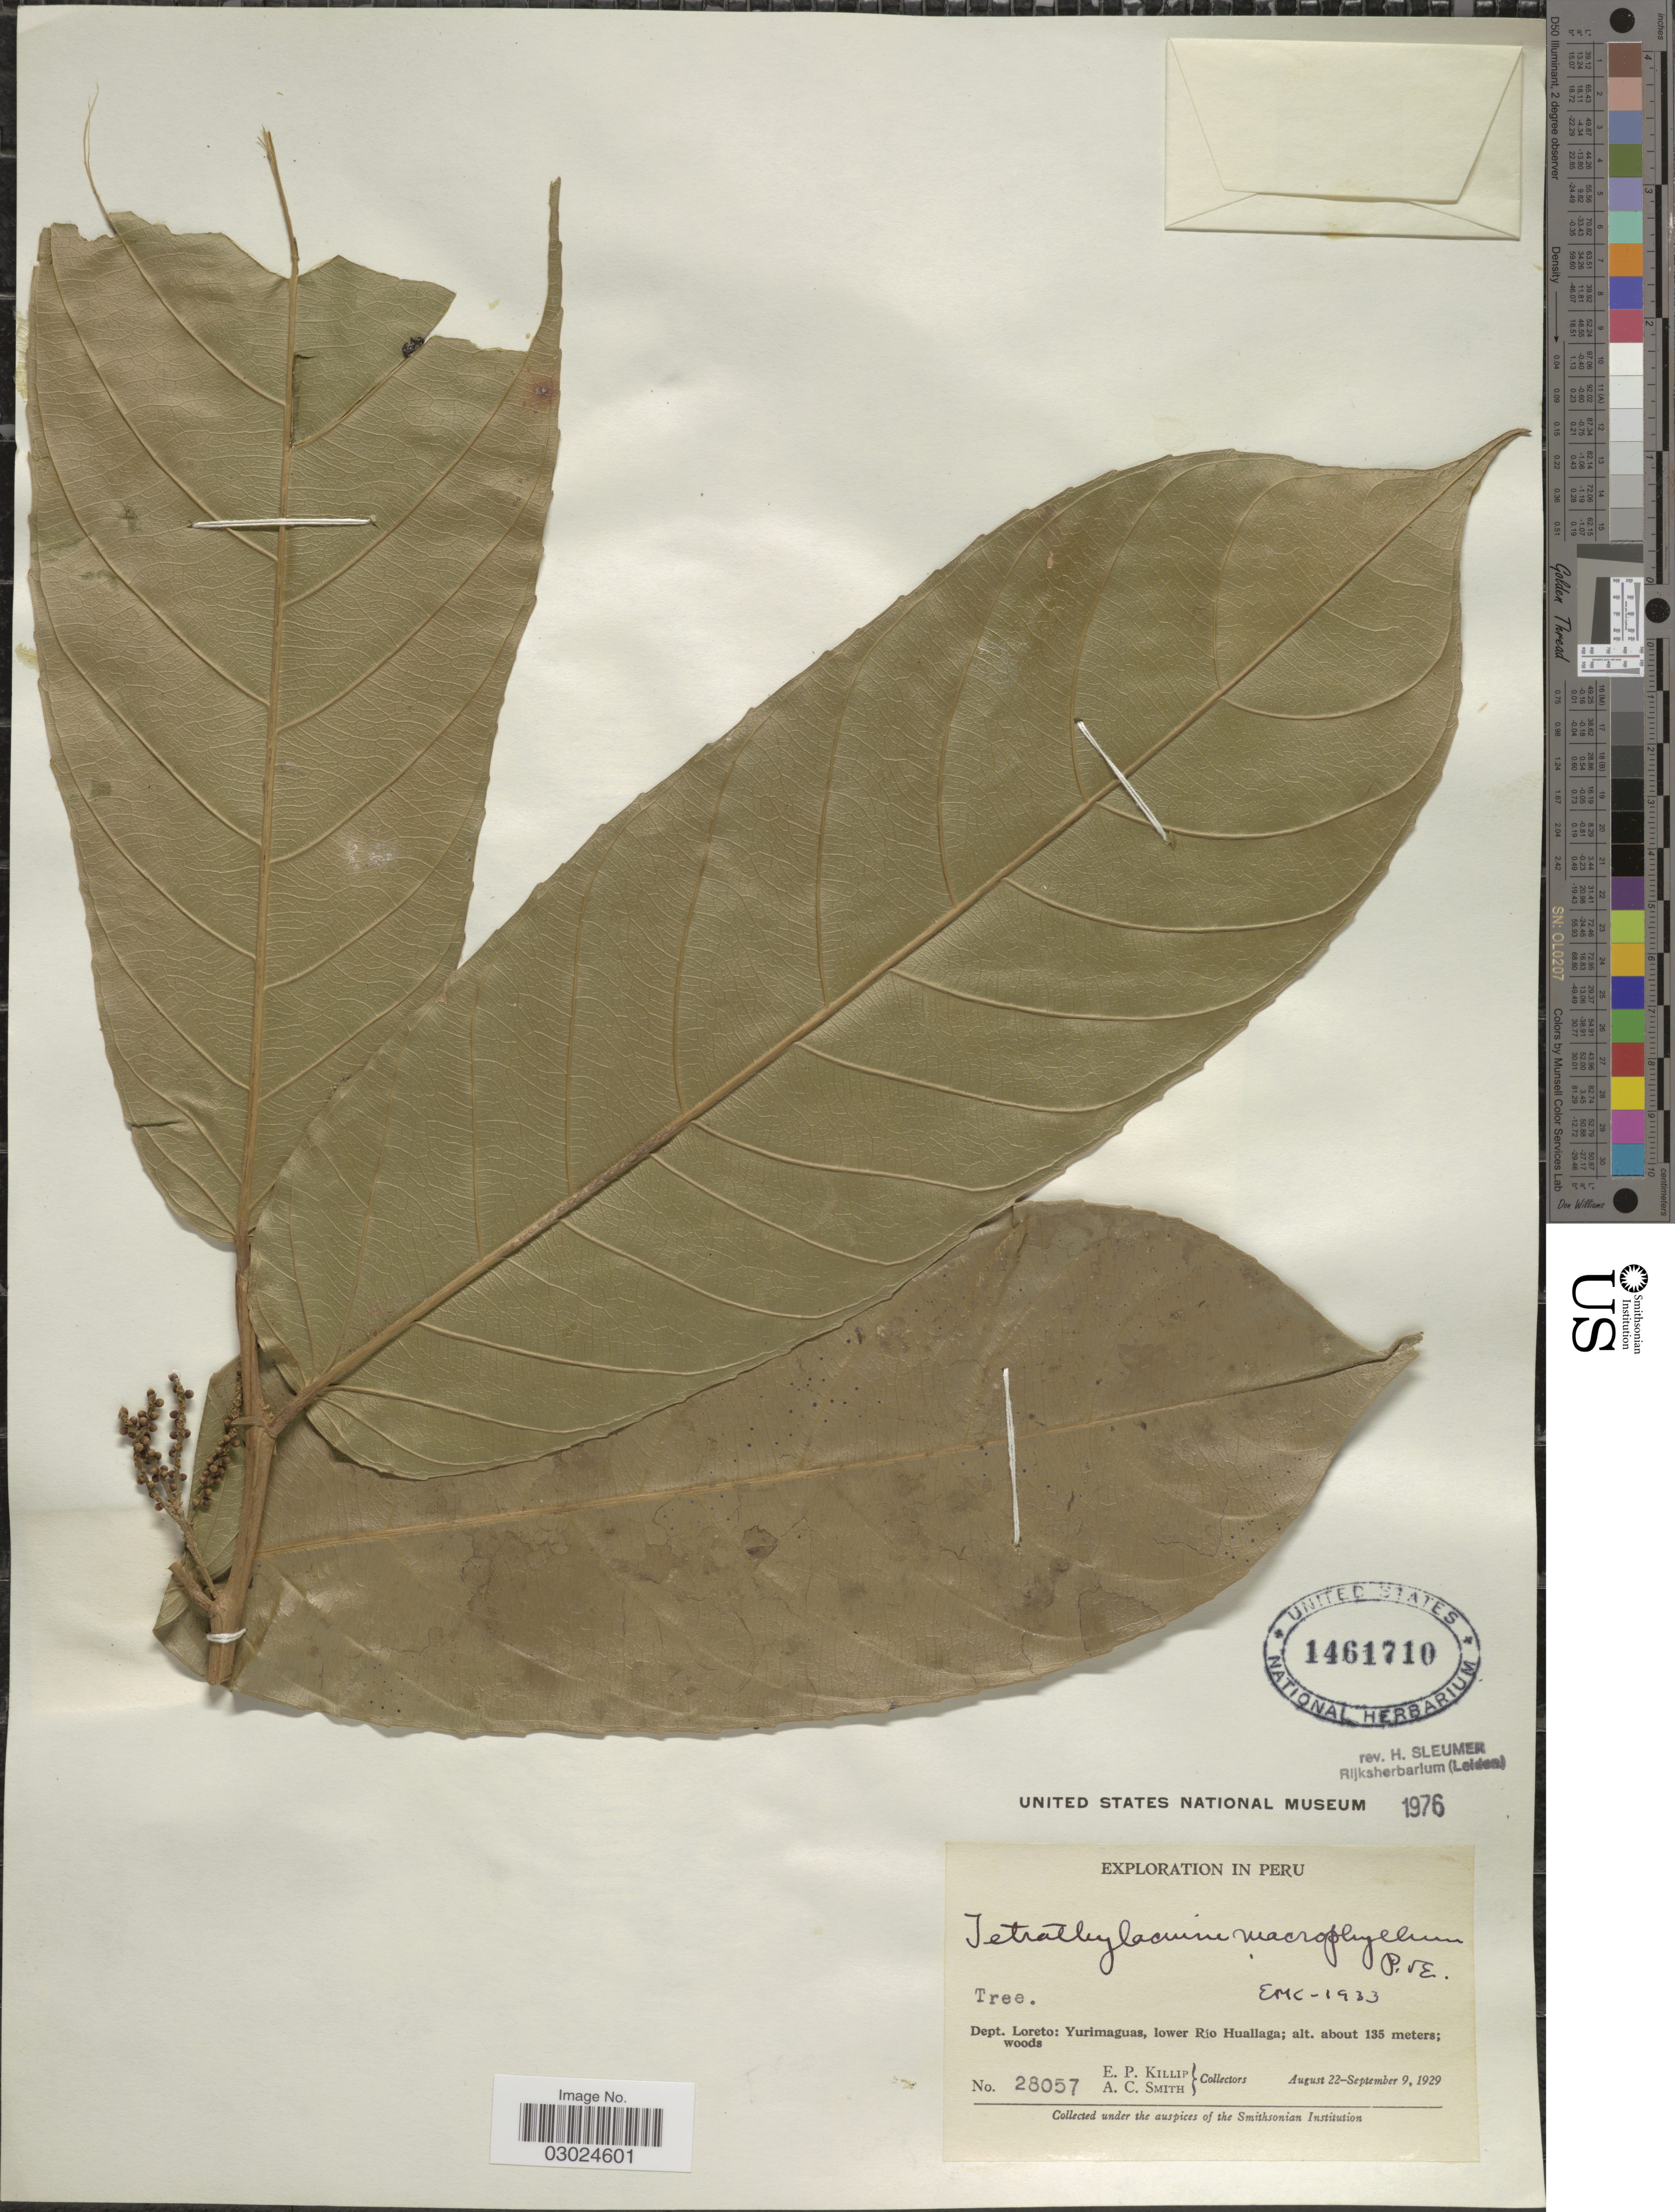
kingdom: Plantae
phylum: Tracheophyta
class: Magnoliopsida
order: Malpighiales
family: Salicaceae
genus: Tetrathylacium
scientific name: Tetrathylacium macrophyllum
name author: Poepp.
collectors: E. P. Killip & A. C. Smith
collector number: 28057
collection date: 1929-08-22/1929-09-09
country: Peru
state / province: Loreto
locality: Dept. Loreto: Yurimaguas, lower Río Huallaga.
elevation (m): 135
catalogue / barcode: US 1461710